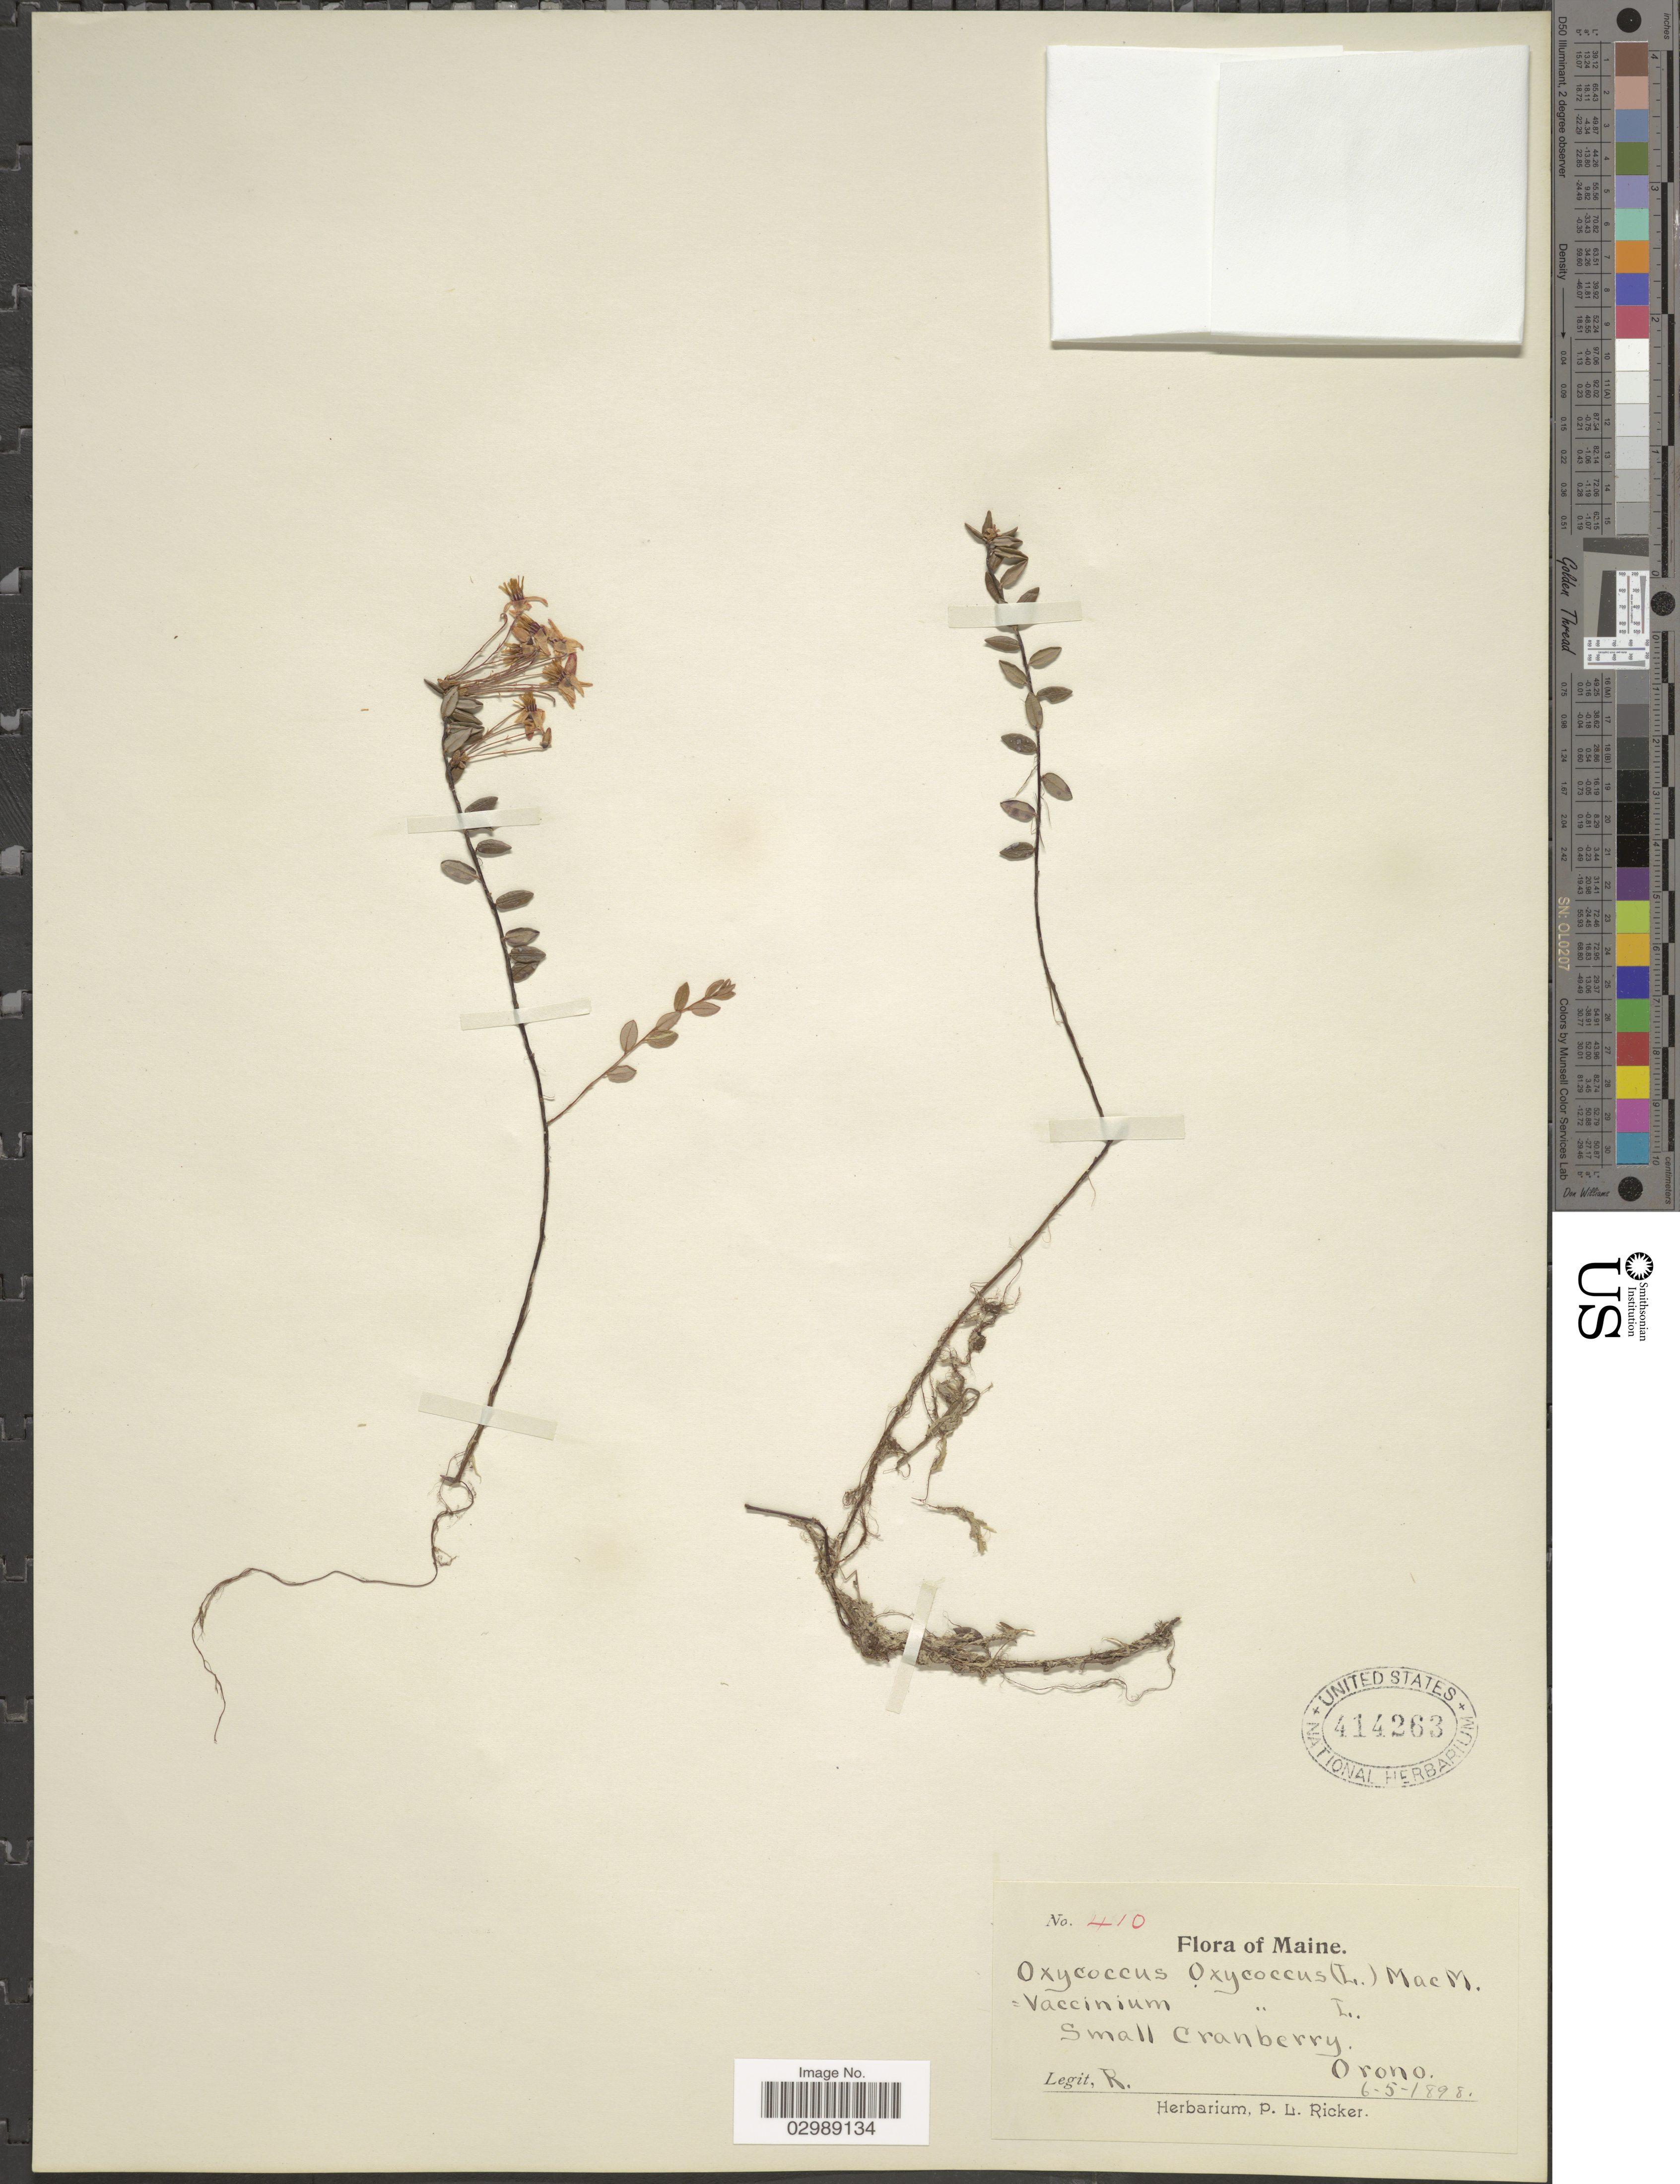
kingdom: Plantae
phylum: Tracheophyta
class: Magnoliopsida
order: Ericales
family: Ericaceae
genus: Vaccinium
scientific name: Vaccinium oxycoccos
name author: L.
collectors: P. Ricker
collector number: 410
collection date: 1898-05-06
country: United States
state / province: Maine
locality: Small Cranberry. Orono.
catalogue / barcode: US 414263